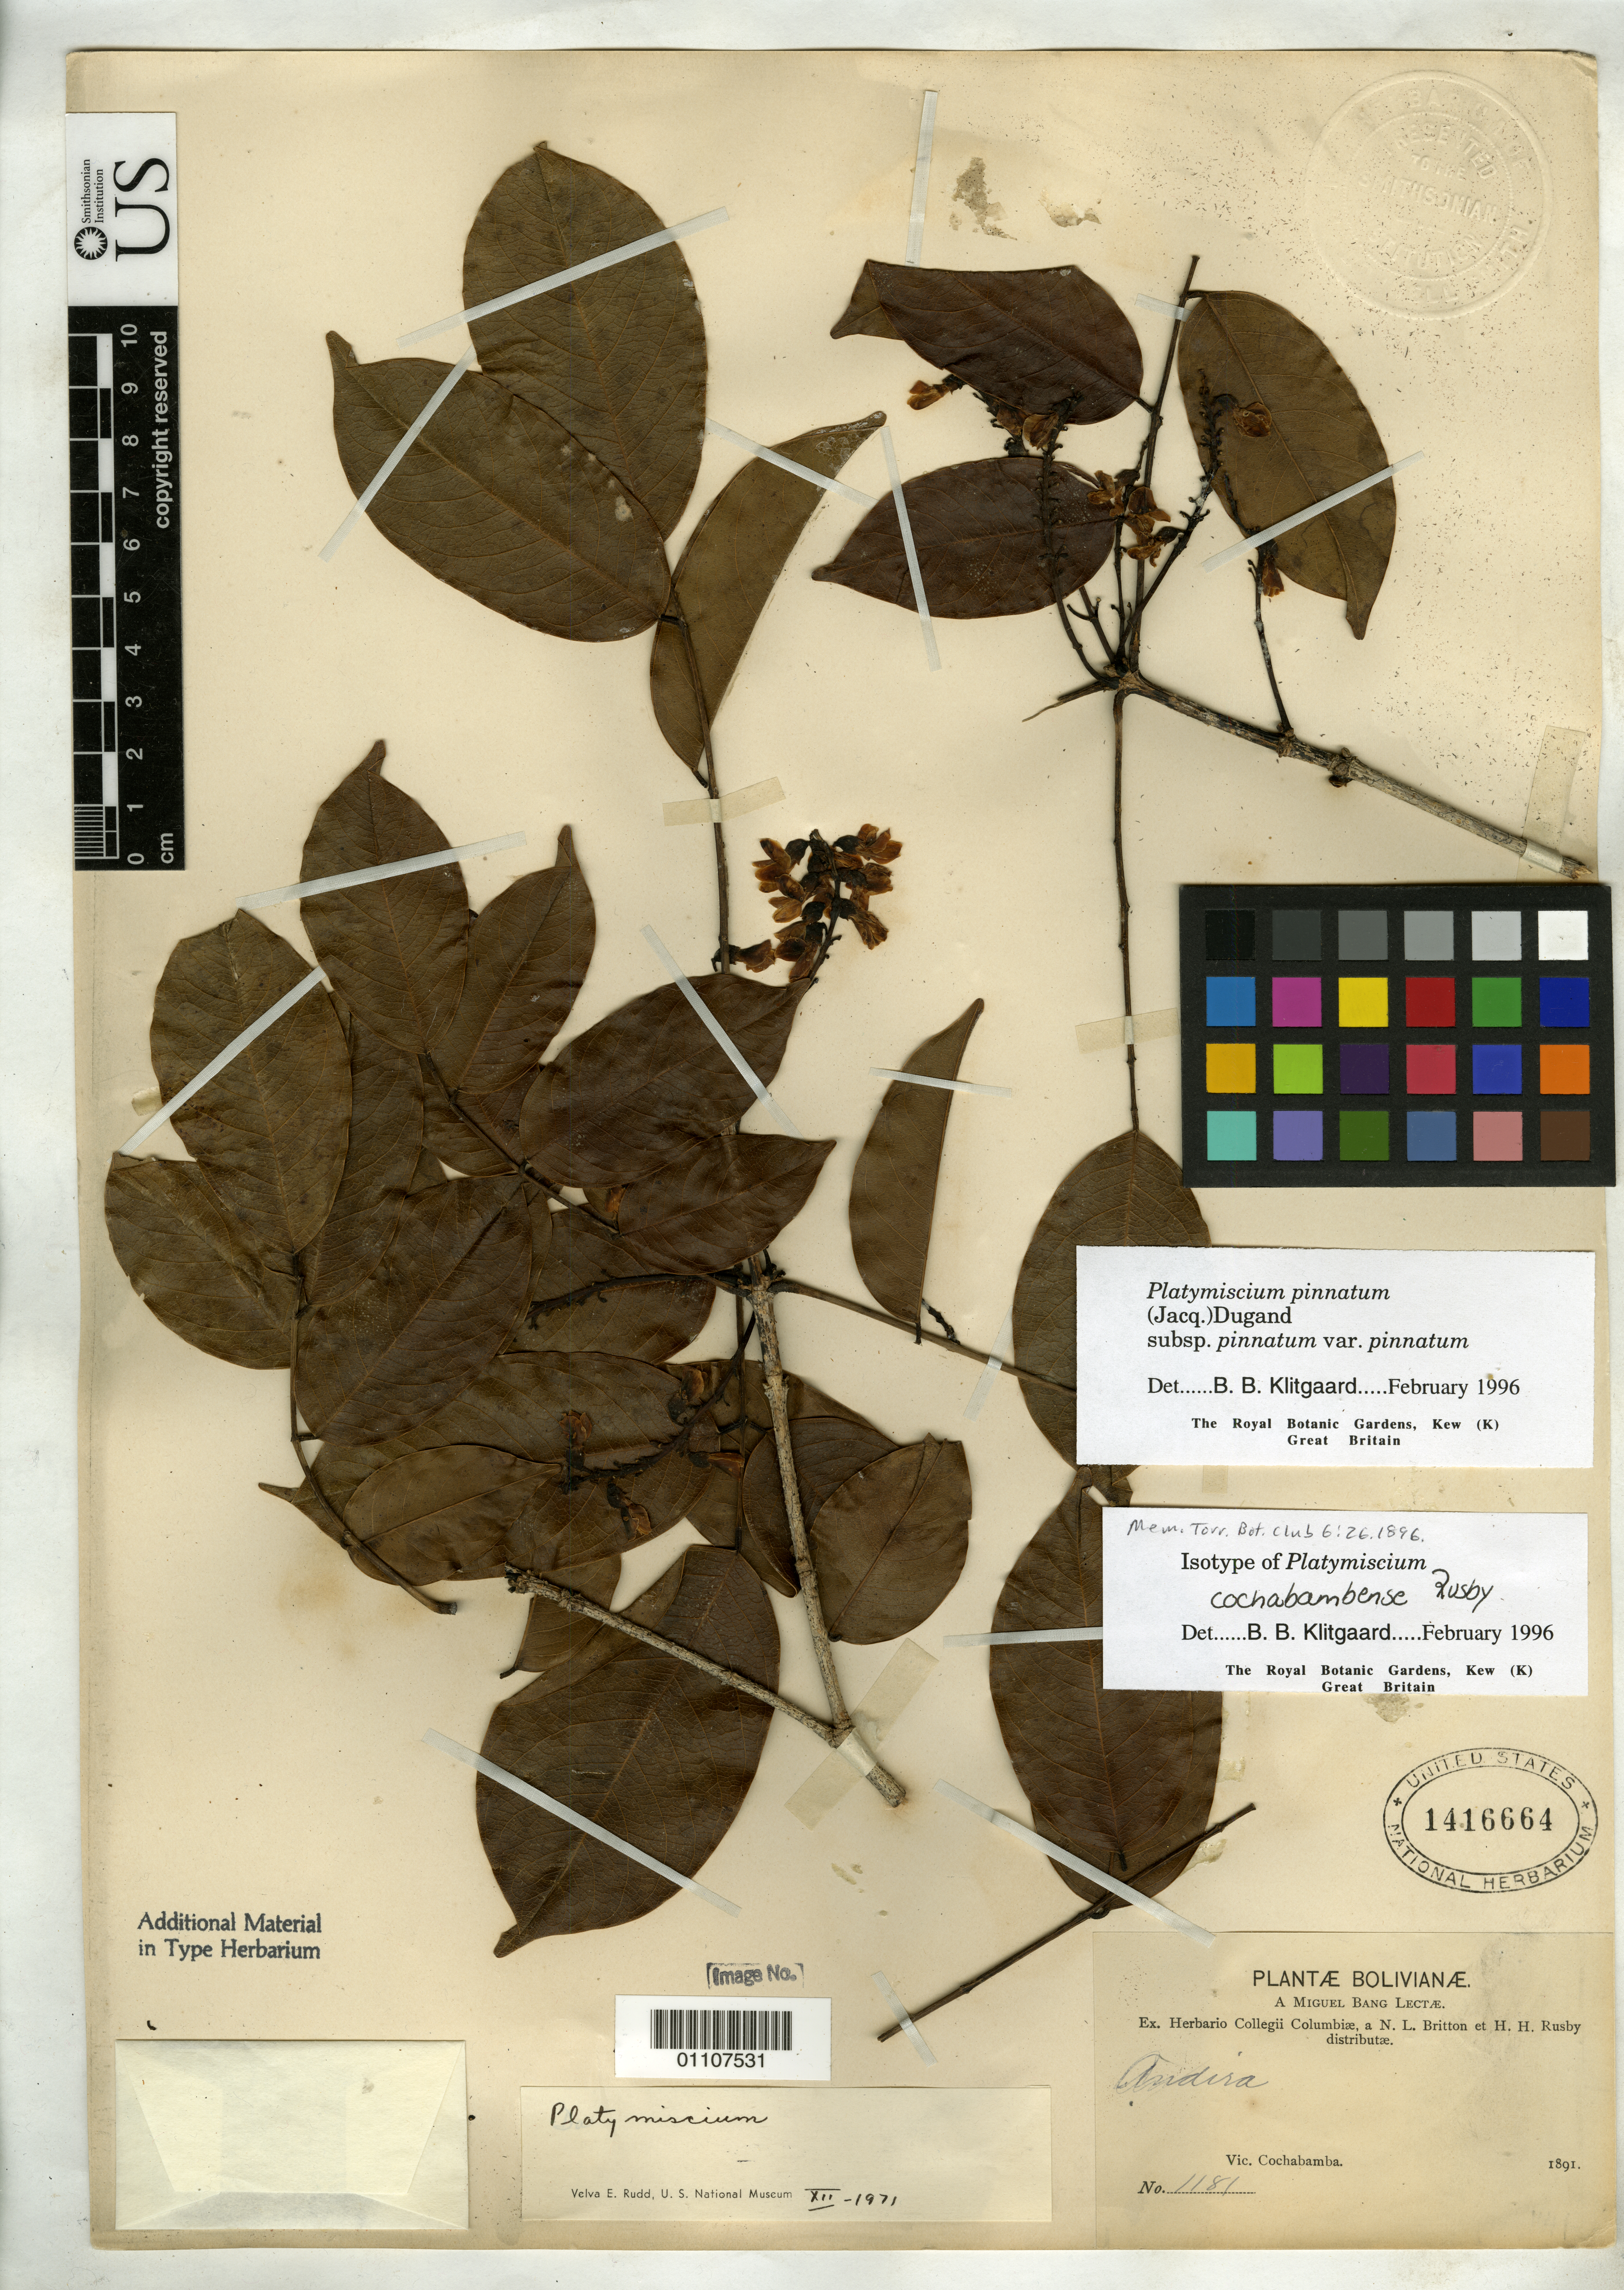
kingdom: Plantae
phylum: Tracheophyta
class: Magnoliopsida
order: Fabales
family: Fabaceae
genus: Platymiscium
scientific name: Platymiscium cochabambense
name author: Rusby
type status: Isotype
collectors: M. Bang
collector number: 1181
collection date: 1891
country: Bolivia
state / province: Cochabamba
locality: Vic. Cochabamba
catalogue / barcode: US 1416664